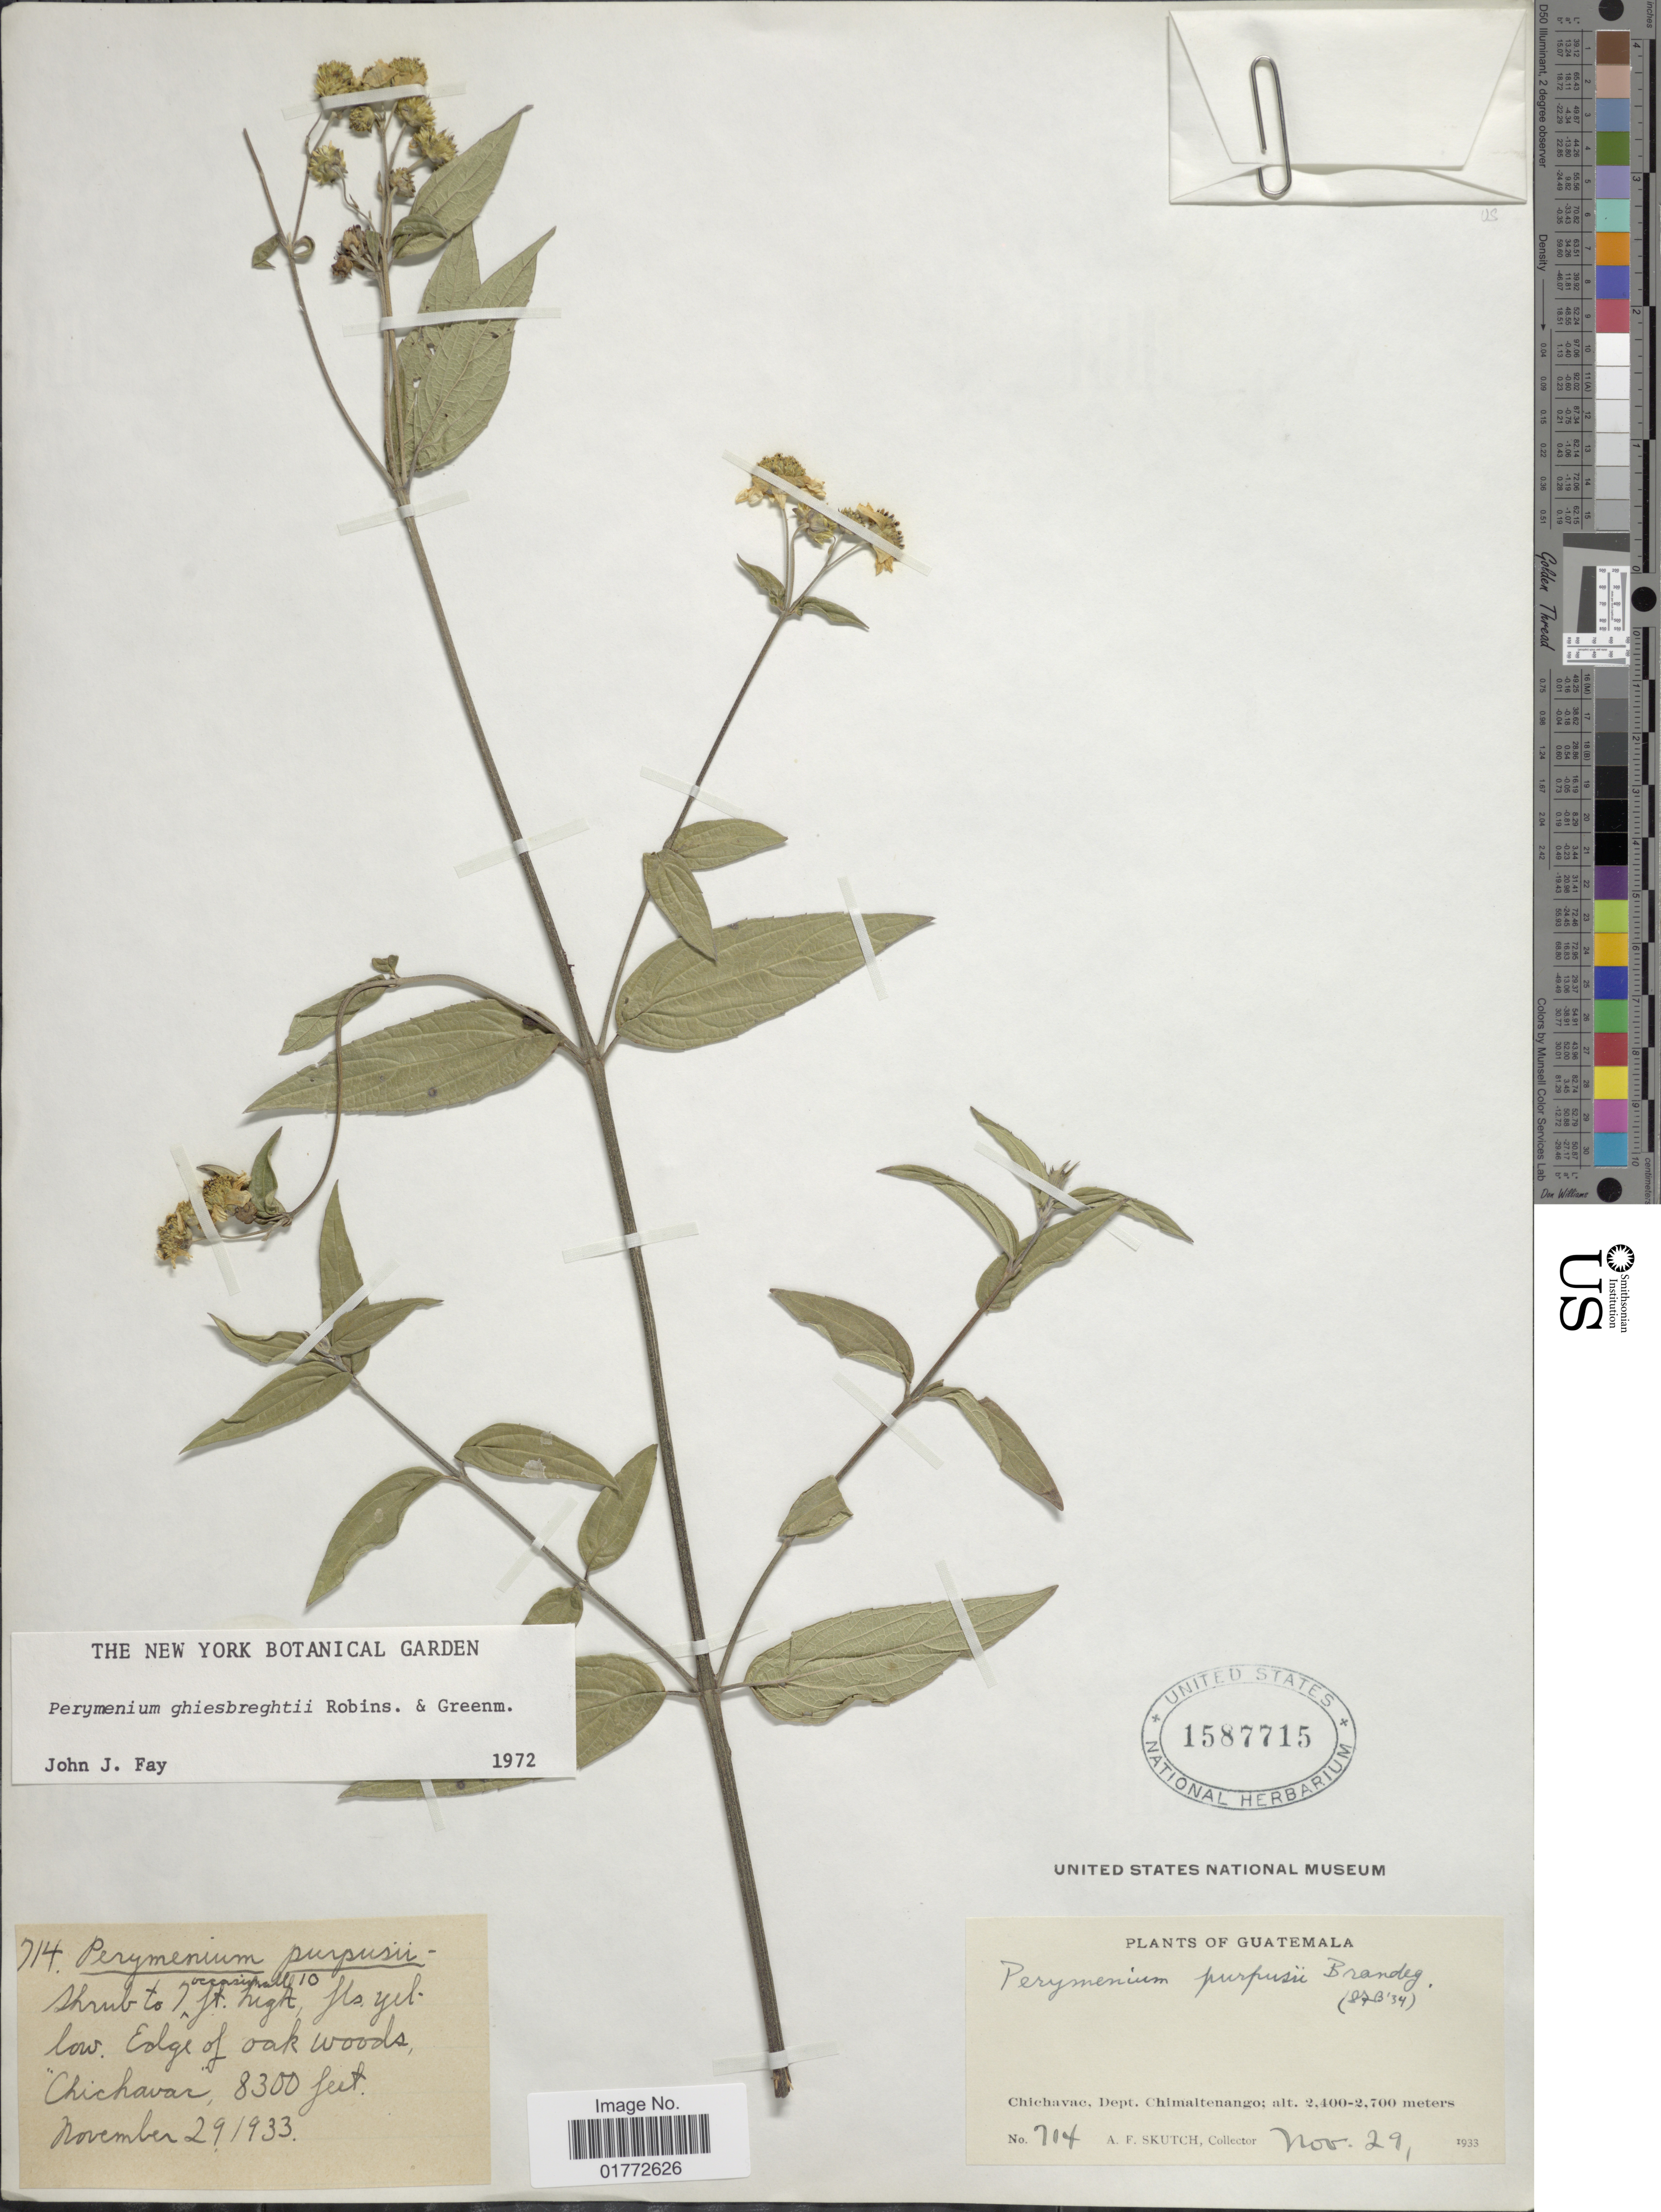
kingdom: Plantae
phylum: Tracheophyta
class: Magnoliopsida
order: Asterales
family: Asteraceae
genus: Perymenium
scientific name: Perymenium ghiesbreghtii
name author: B.L. Rob. & Greenm.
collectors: A. F. Skutch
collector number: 714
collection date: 1933-11-29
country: Guatemala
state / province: Chimaltenango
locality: Chichacac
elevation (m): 2400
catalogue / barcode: US 1587715